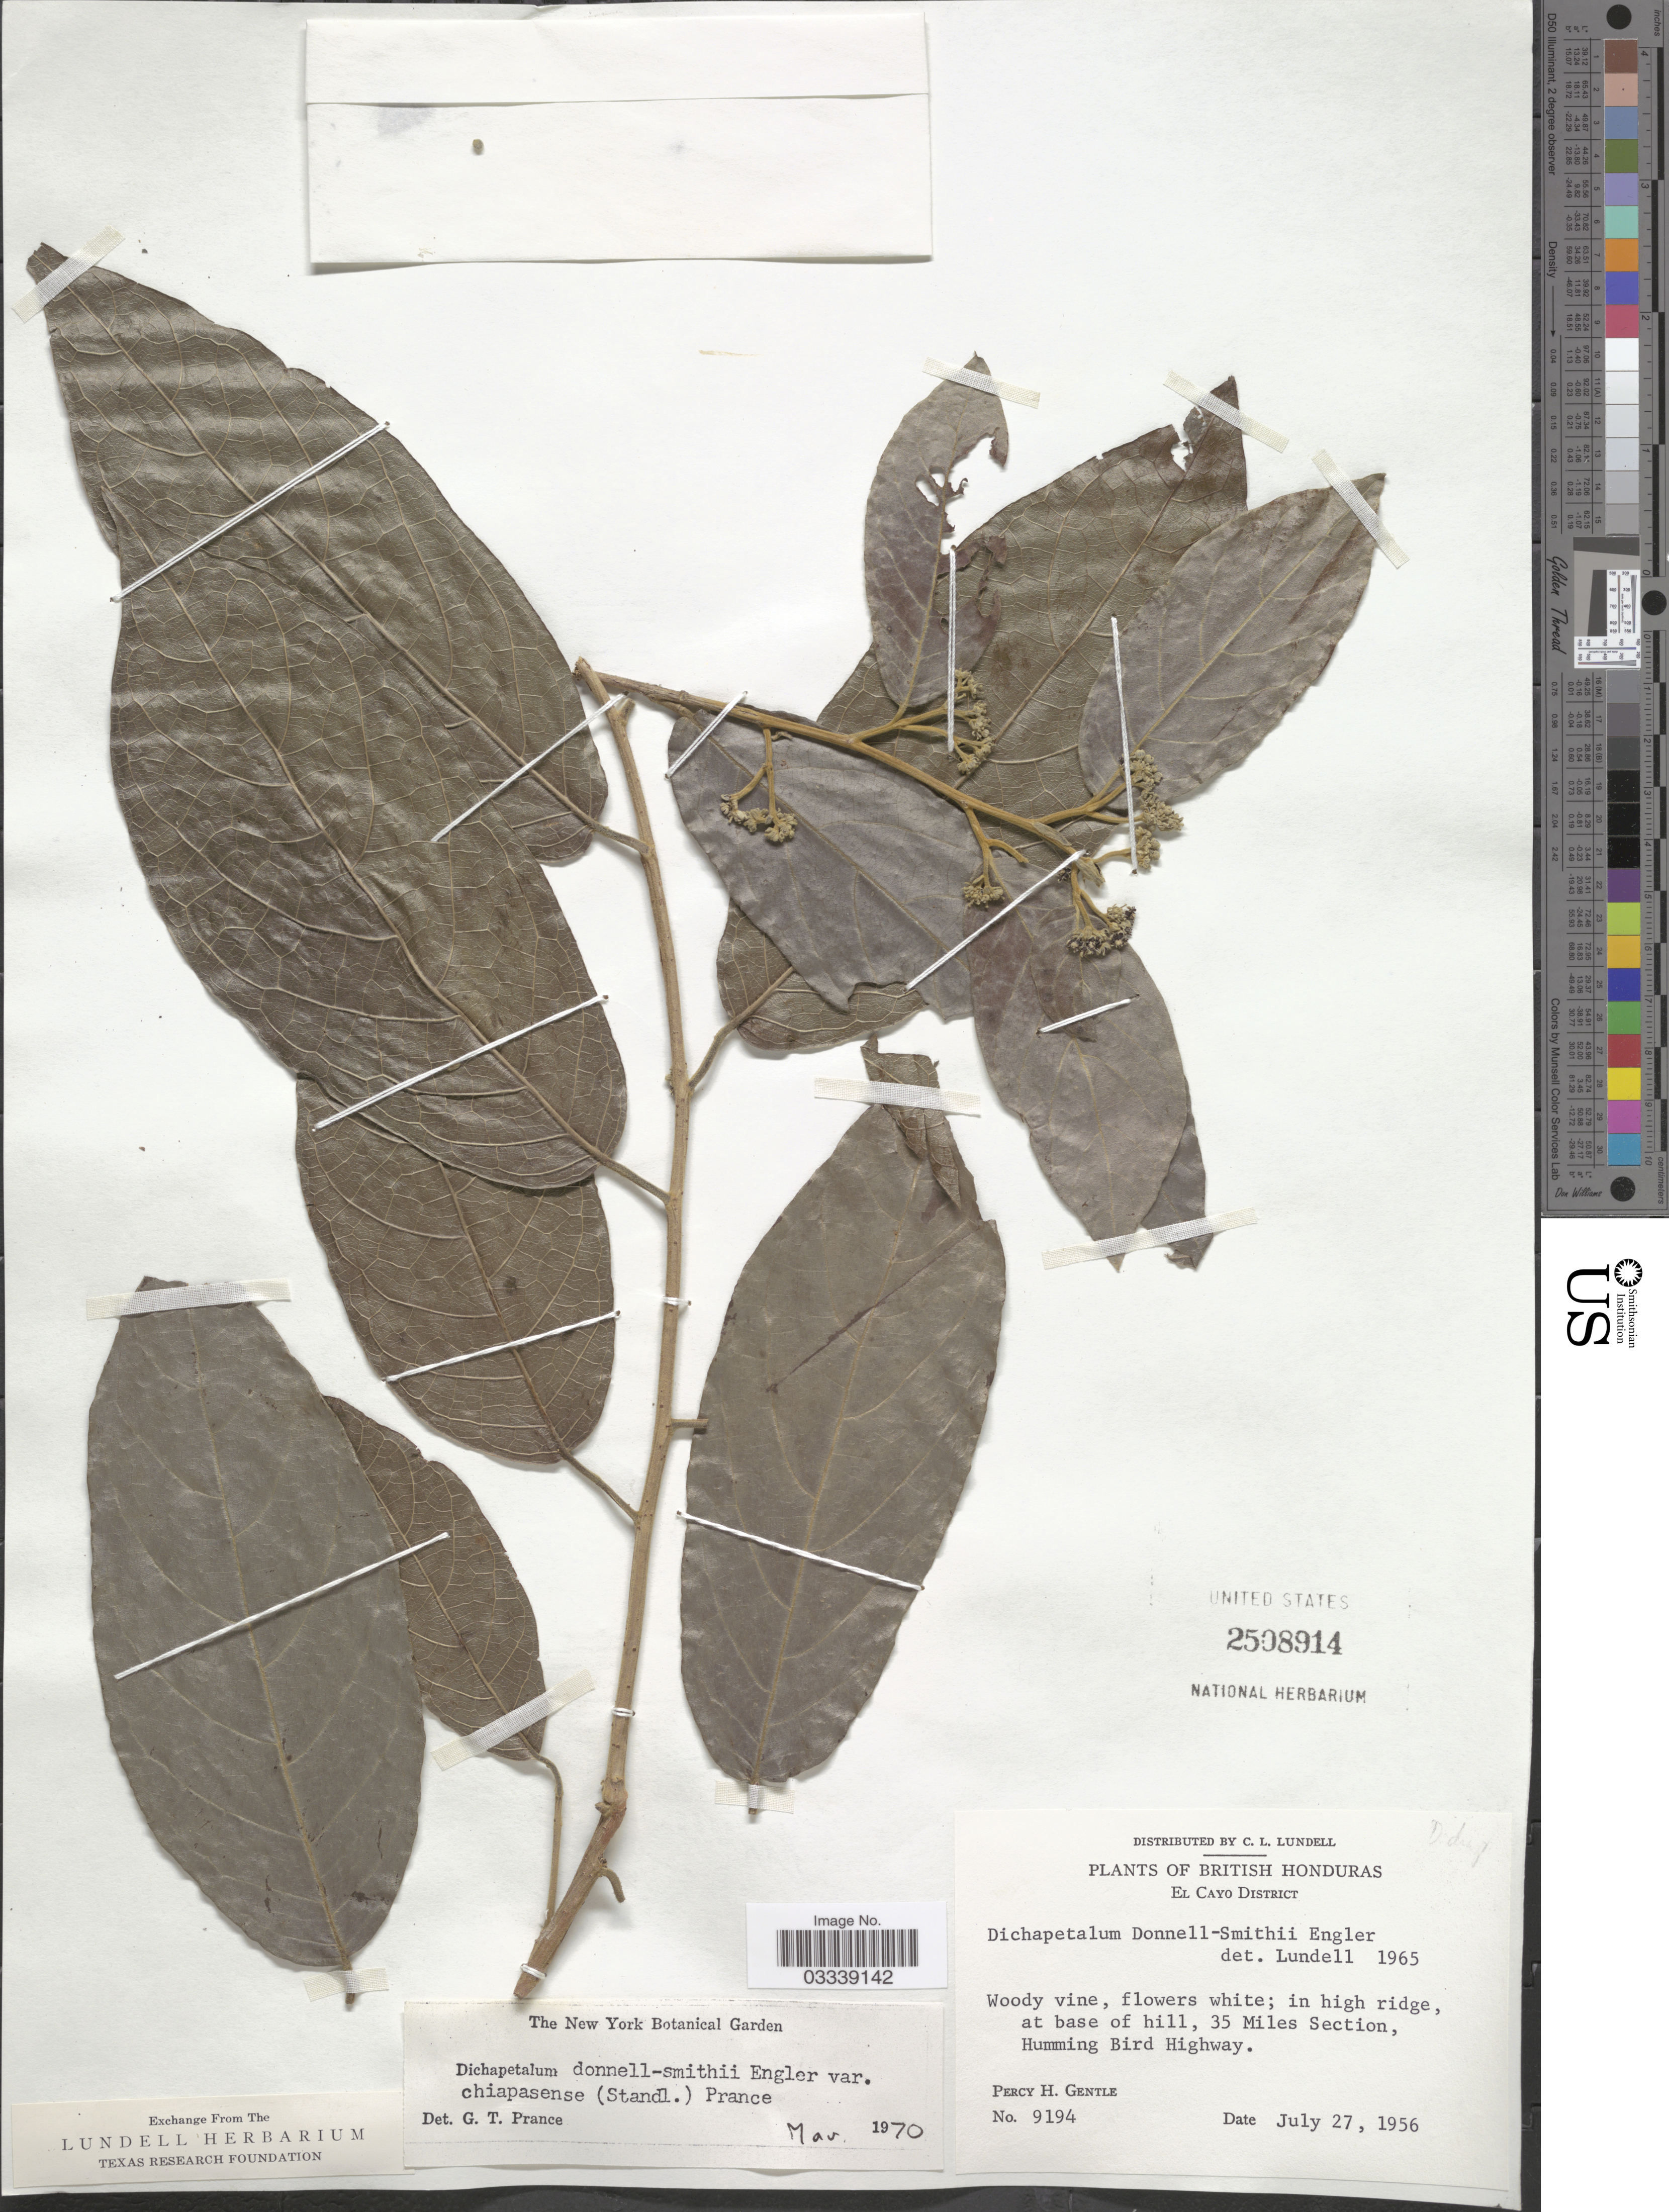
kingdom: Plantae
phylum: Tracheophyta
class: Magnoliopsida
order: Malpighiales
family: Dichapetalaceae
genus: Dichapetalum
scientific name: Dichapetalum donnell-smithii var. chiapasense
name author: (Standl.) Prance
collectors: P. H. Gentle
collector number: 9194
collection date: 1956-07-27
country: Belize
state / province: Cayo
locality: British Honduras. El Cayo District, at base of hill, 35 Miles Section, Humming Bird Highway.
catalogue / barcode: US 2508914